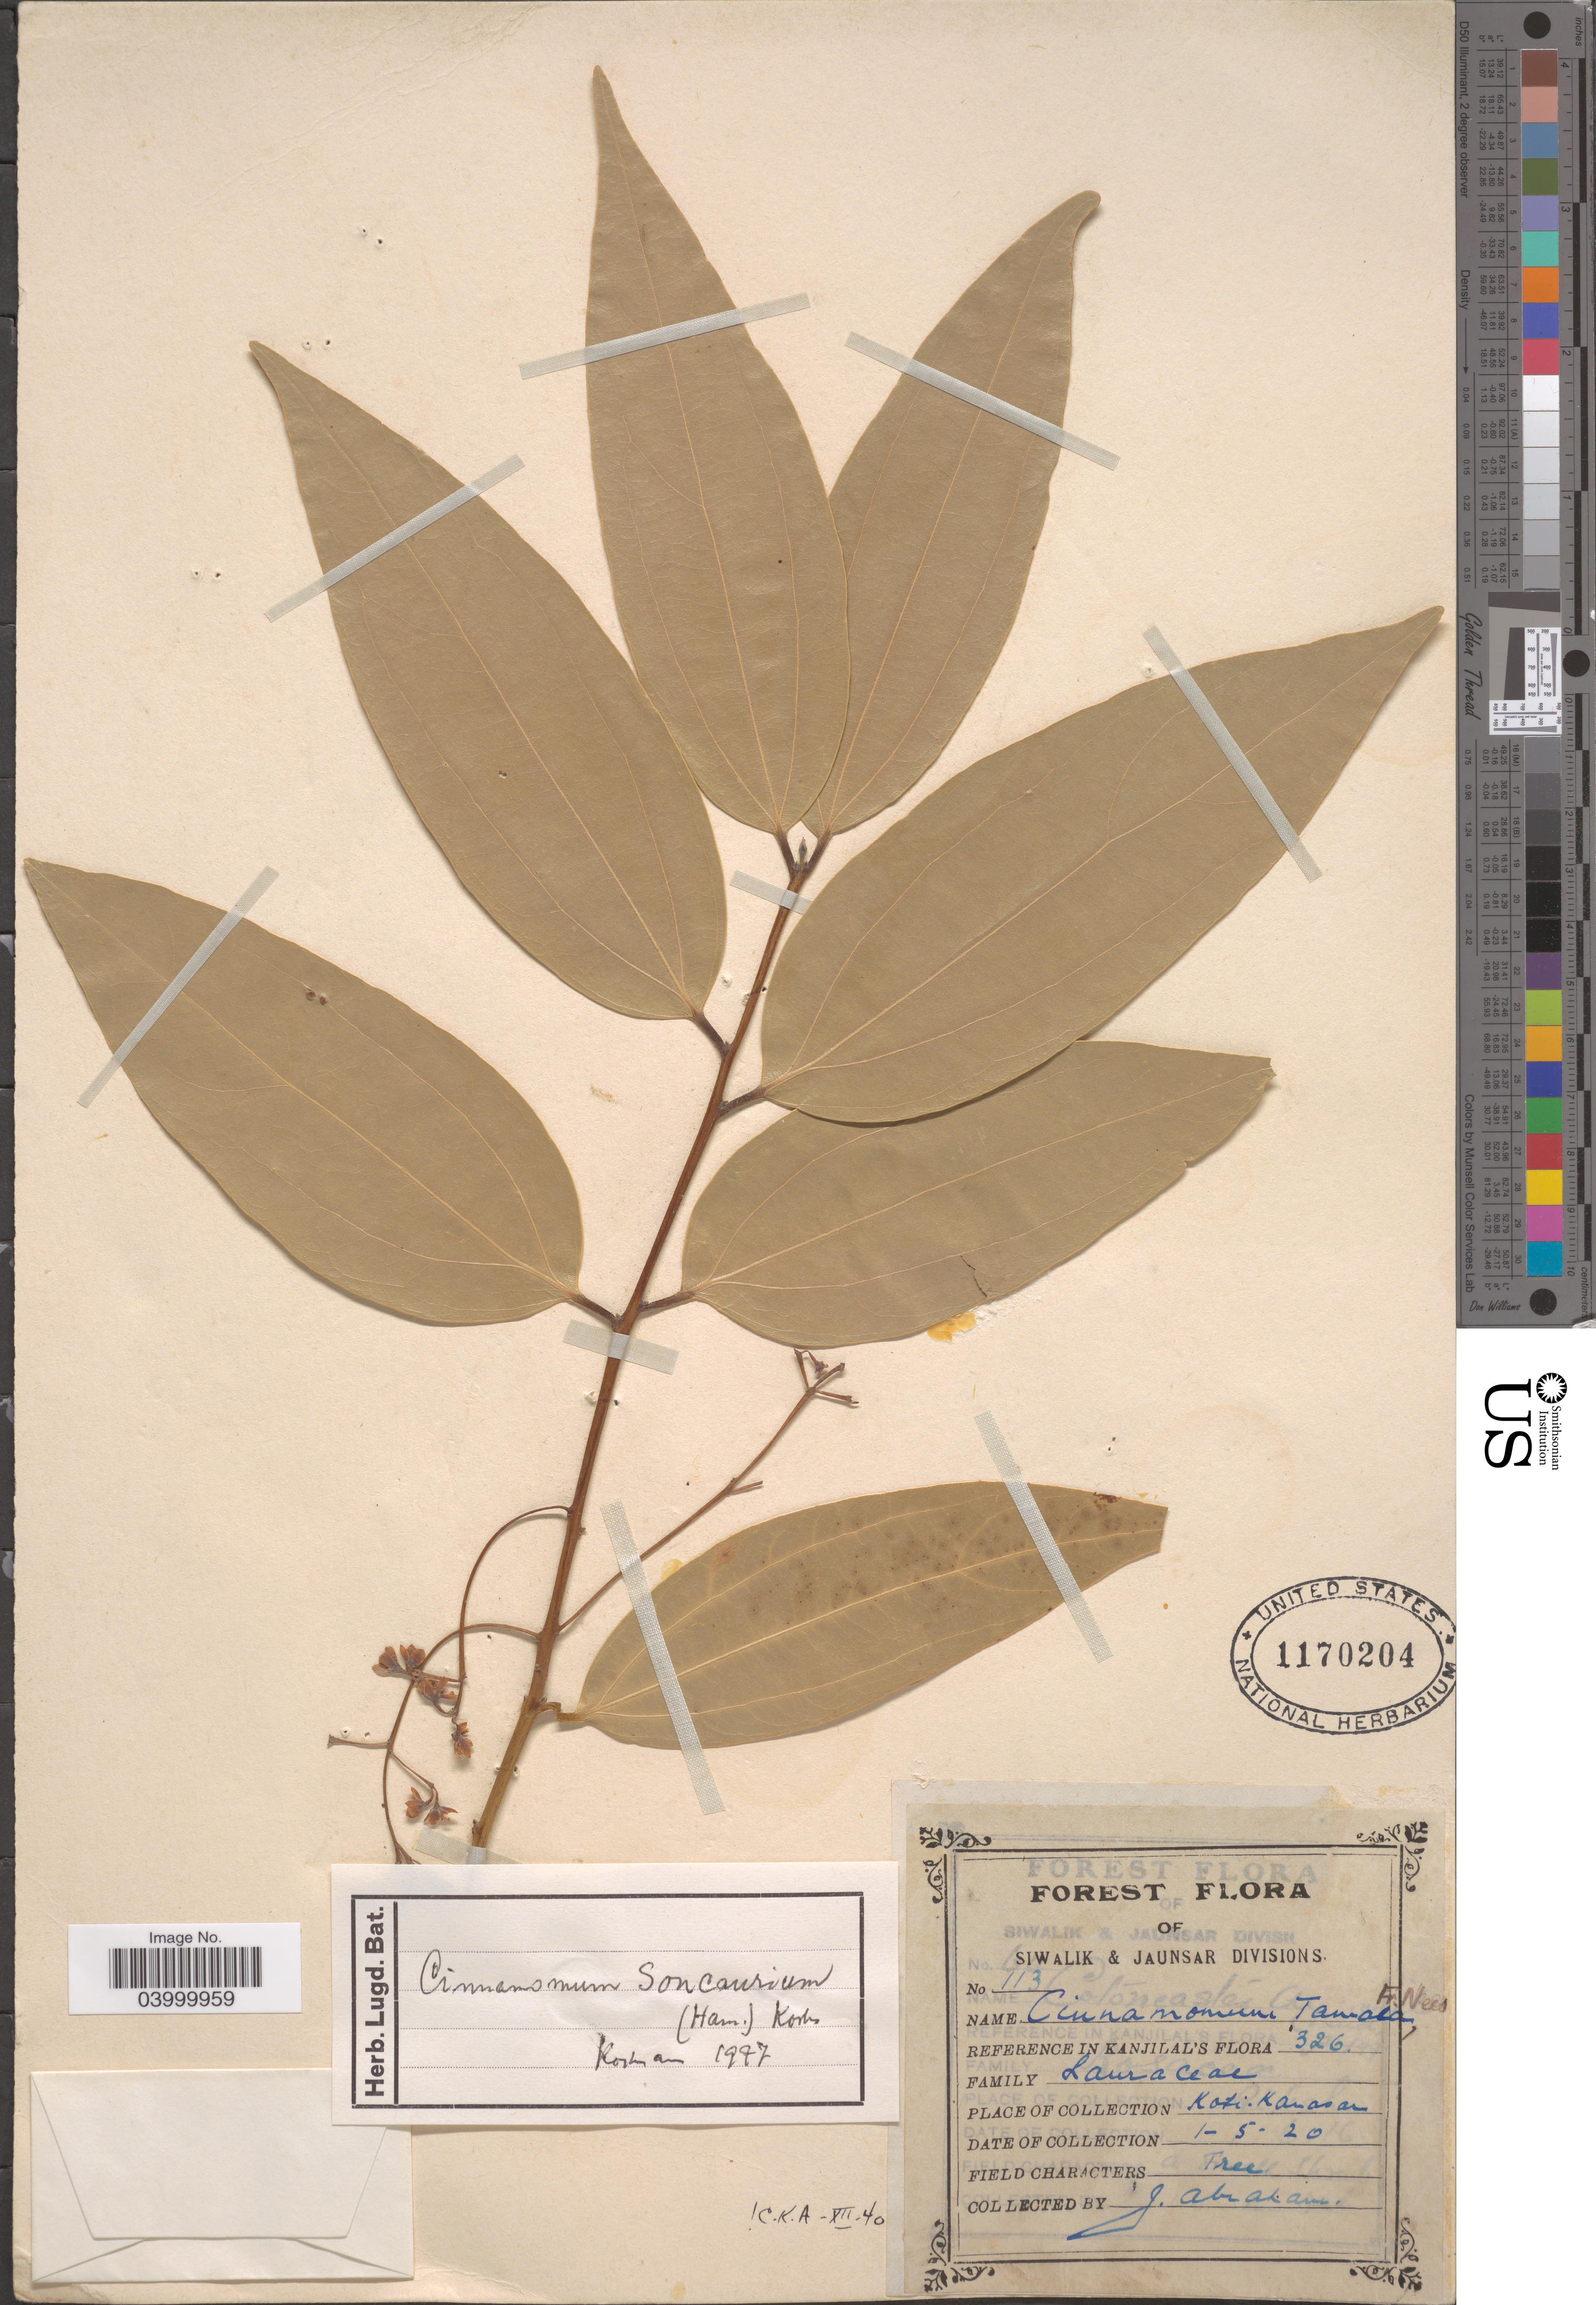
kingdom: Plantae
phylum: Tracheophyta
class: Magnoliopsida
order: Laurales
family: Lauraceae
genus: Cinnamomum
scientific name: Cinnamomum soncaurium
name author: (Buch.-Ham.) T. Nees & C.H. Eberm.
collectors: J. Abraham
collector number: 113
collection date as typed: Transcribed d/m/y: 1/5/20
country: India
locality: Siwalik & Jaunsar Divisions. Koti-Kanasar.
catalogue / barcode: US 1170204